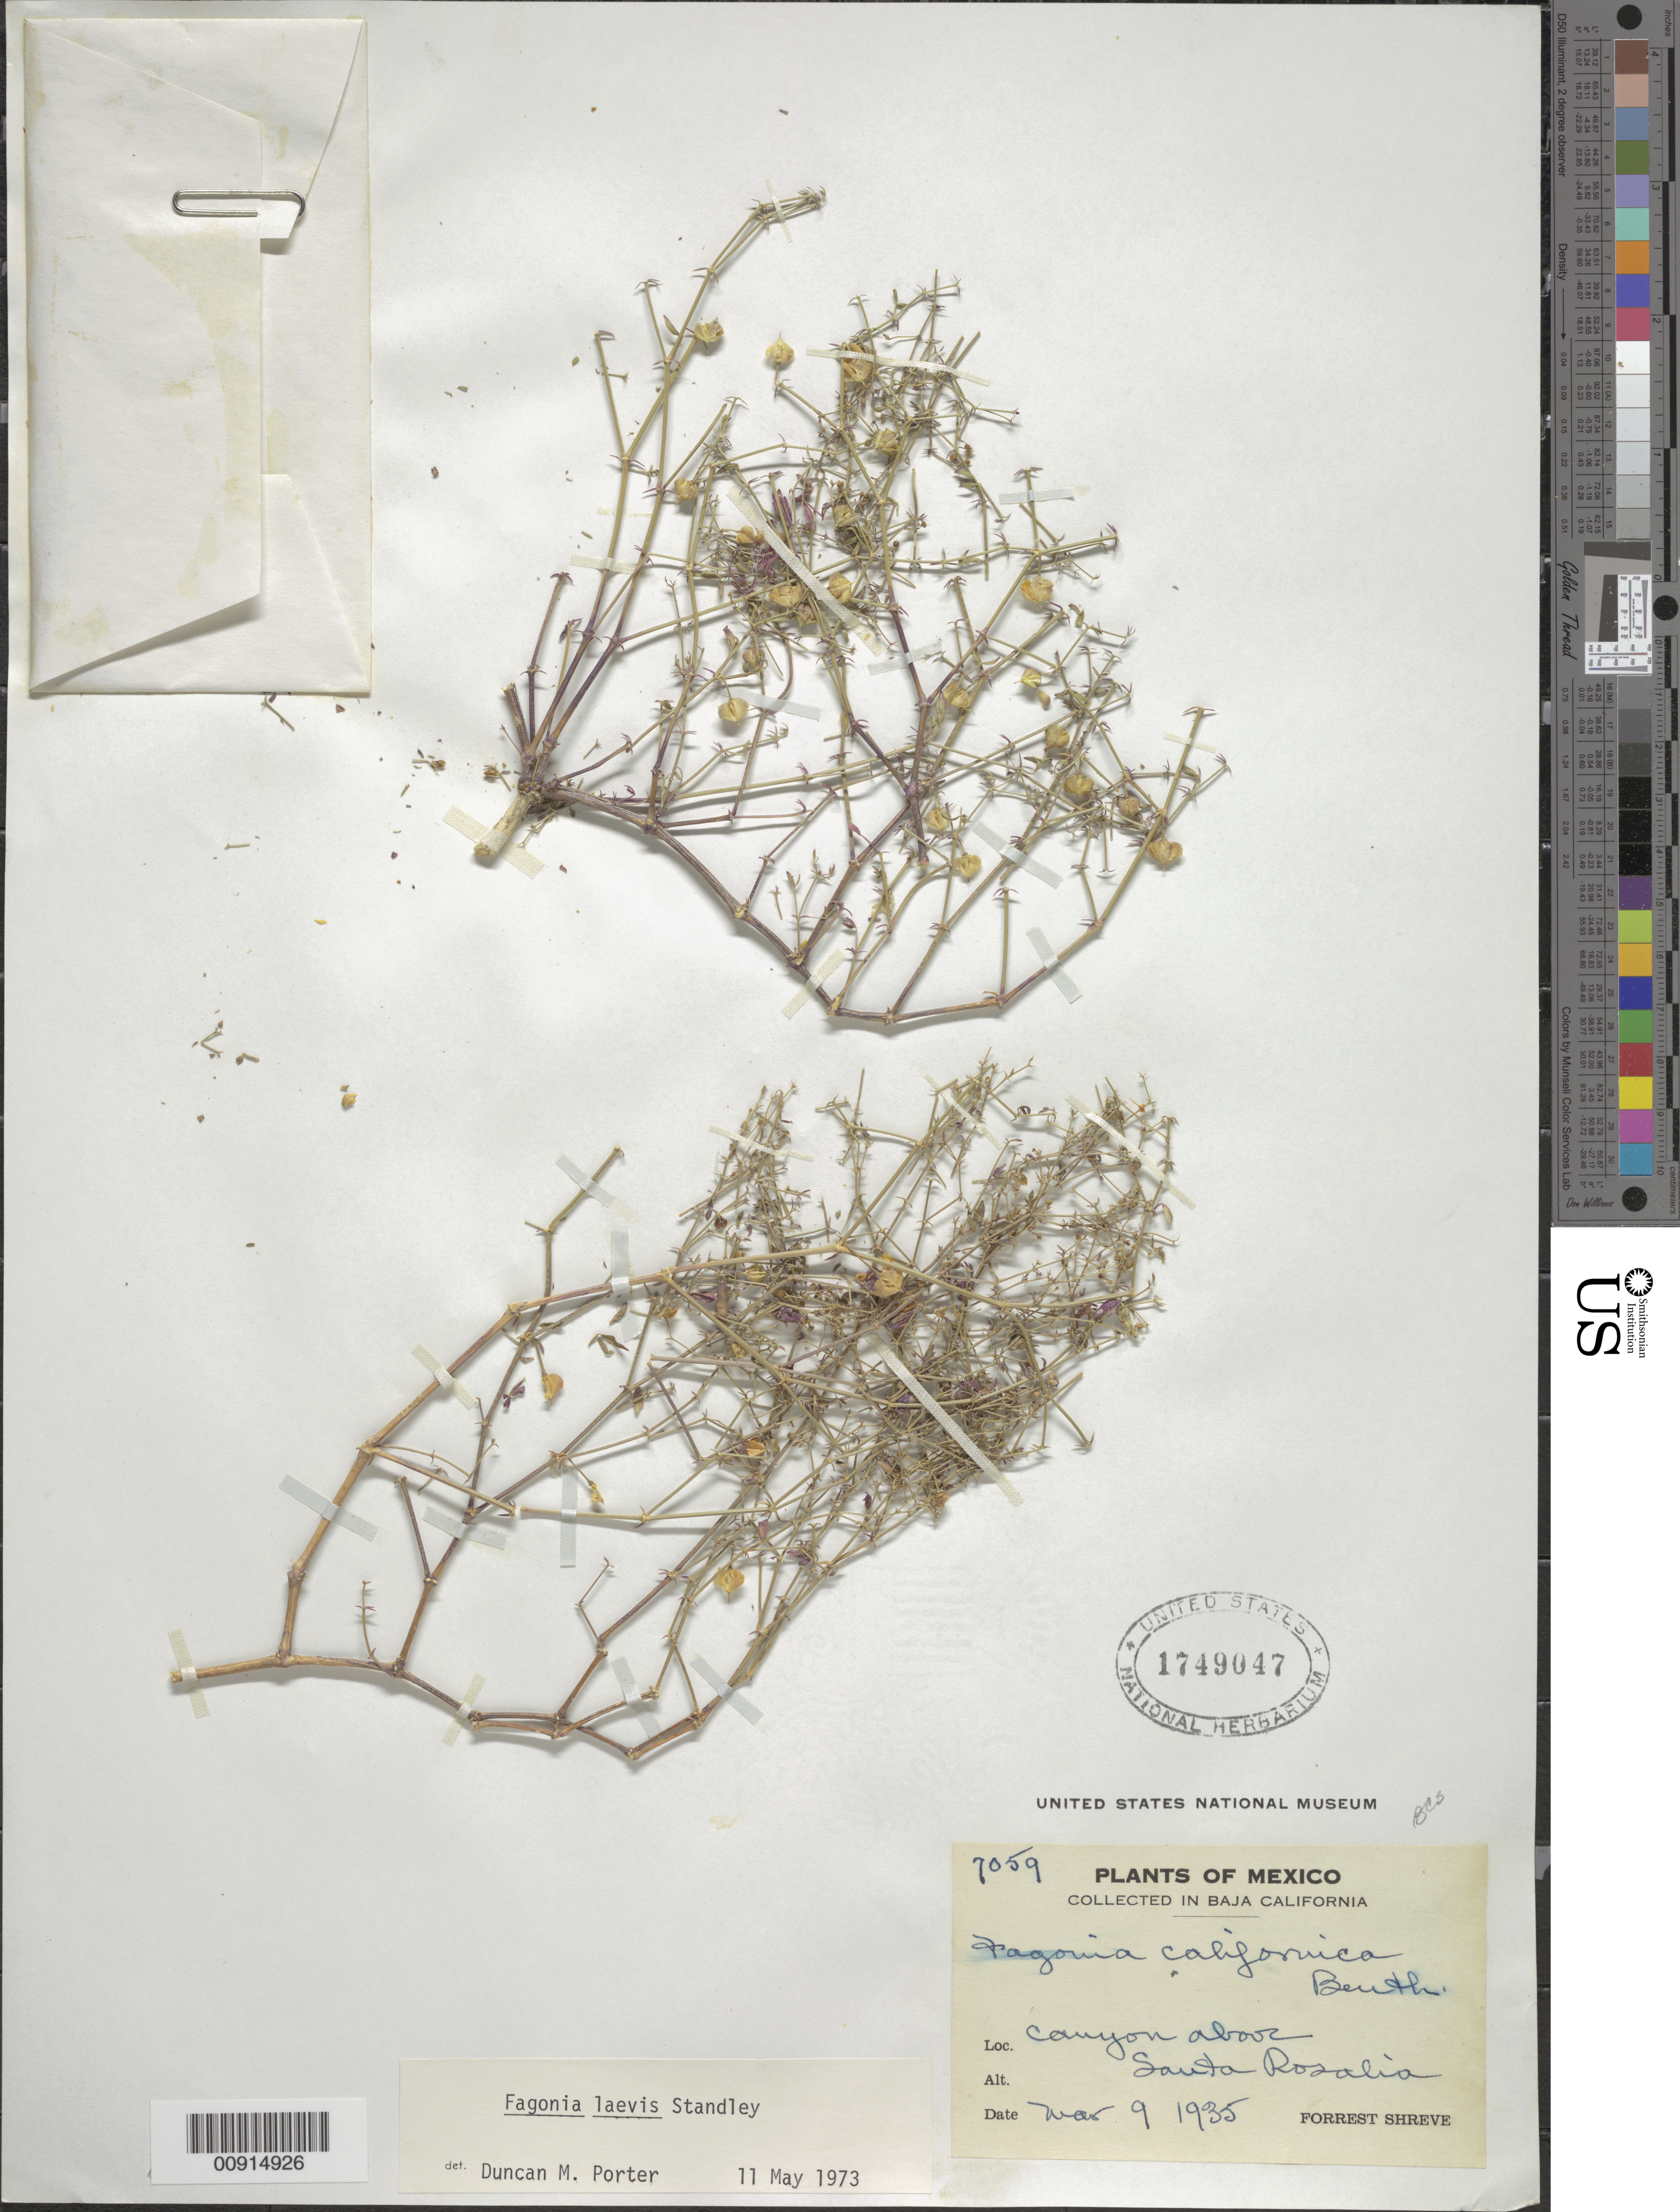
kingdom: Plantae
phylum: Tracheophyta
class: Magnoliopsida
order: Zygophyllales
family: Zygophyllaceae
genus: Fagonia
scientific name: Fagonia laevis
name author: Standl.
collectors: F. Shreve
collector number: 7059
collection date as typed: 09 Mar 1935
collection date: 1935-03-09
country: Mexico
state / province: Baja California Sur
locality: Canyon above Santa Rosalia. Baja California.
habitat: Canyon.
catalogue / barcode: US 1749047